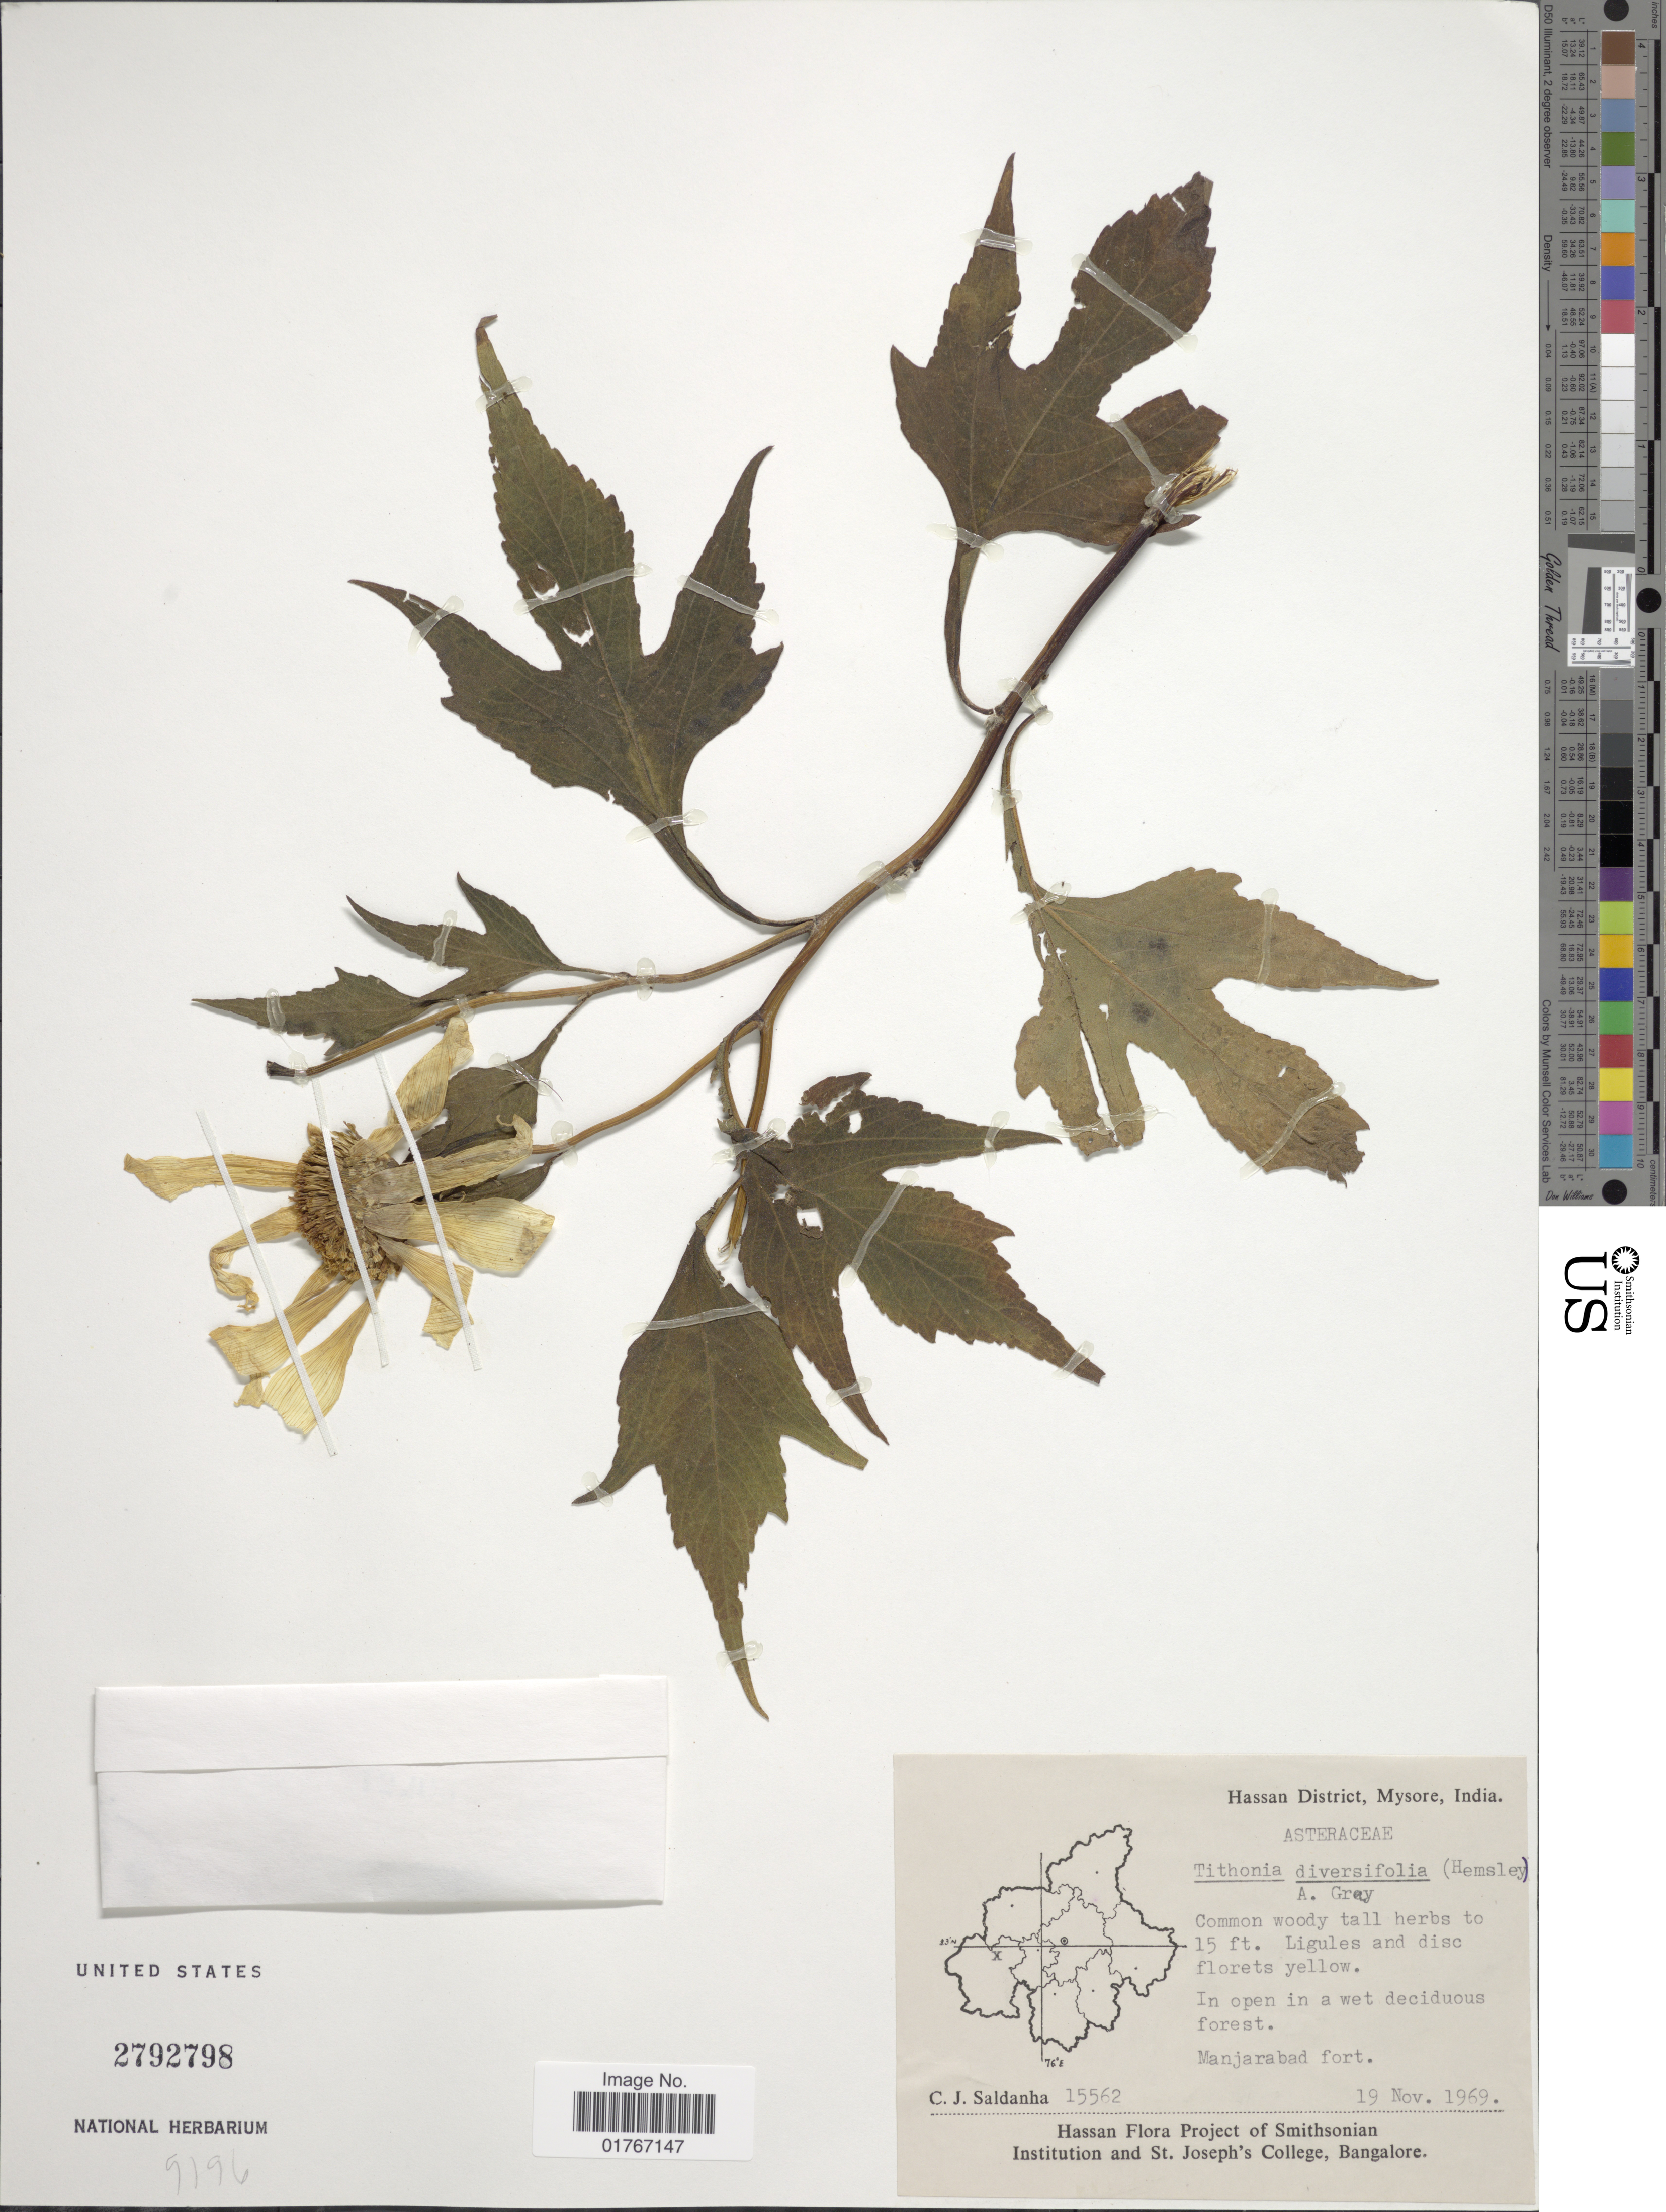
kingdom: Plantae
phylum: Tracheophyta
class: Magnoliopsida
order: Asterales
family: Asteraceae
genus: Tithonia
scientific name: Tithonia diversifolia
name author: (Hemsl.) A. Gray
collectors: C. J. Saldanha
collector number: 15562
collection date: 1969-11-19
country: India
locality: Hassan District, Mysore, Manjarabad fort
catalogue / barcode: US 2792798